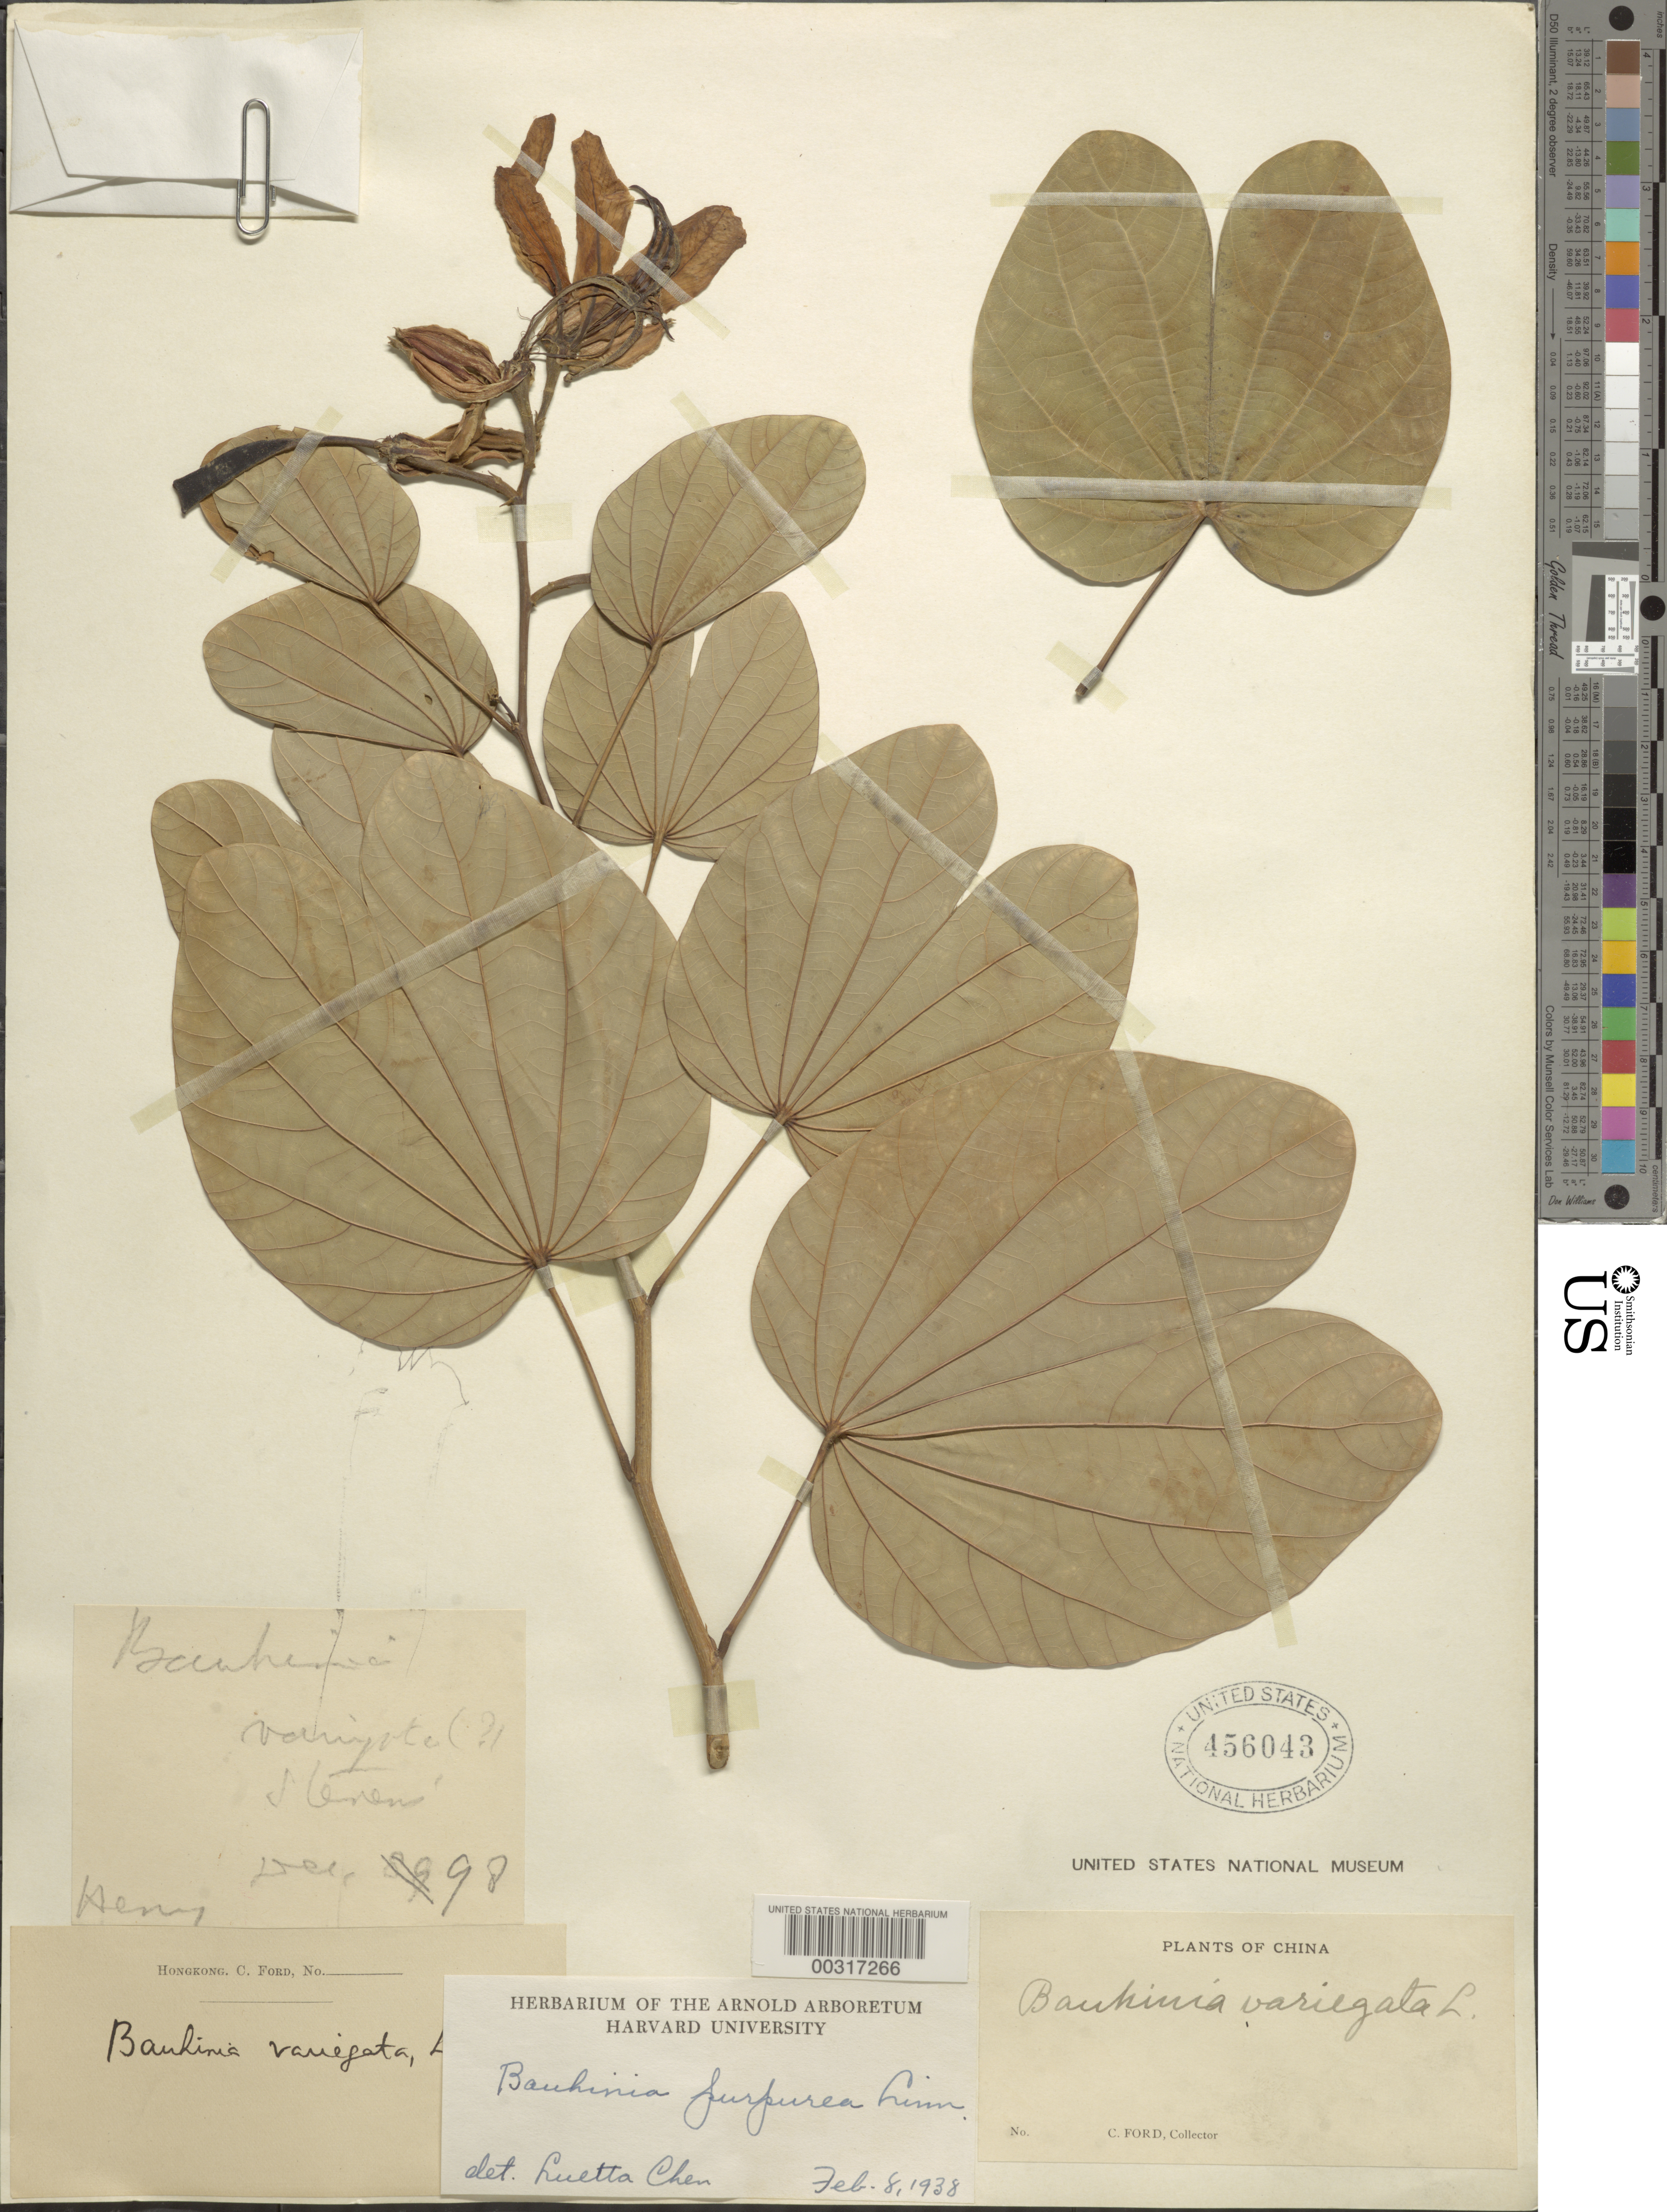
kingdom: Plantae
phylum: Tracheophyta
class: Magnoliopsida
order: Fabales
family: Fabaceae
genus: Bauhinia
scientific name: Bauhinia purpurea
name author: L.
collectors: C. Ford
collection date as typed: Dec 1898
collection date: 1898-12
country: China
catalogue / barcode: US 456043